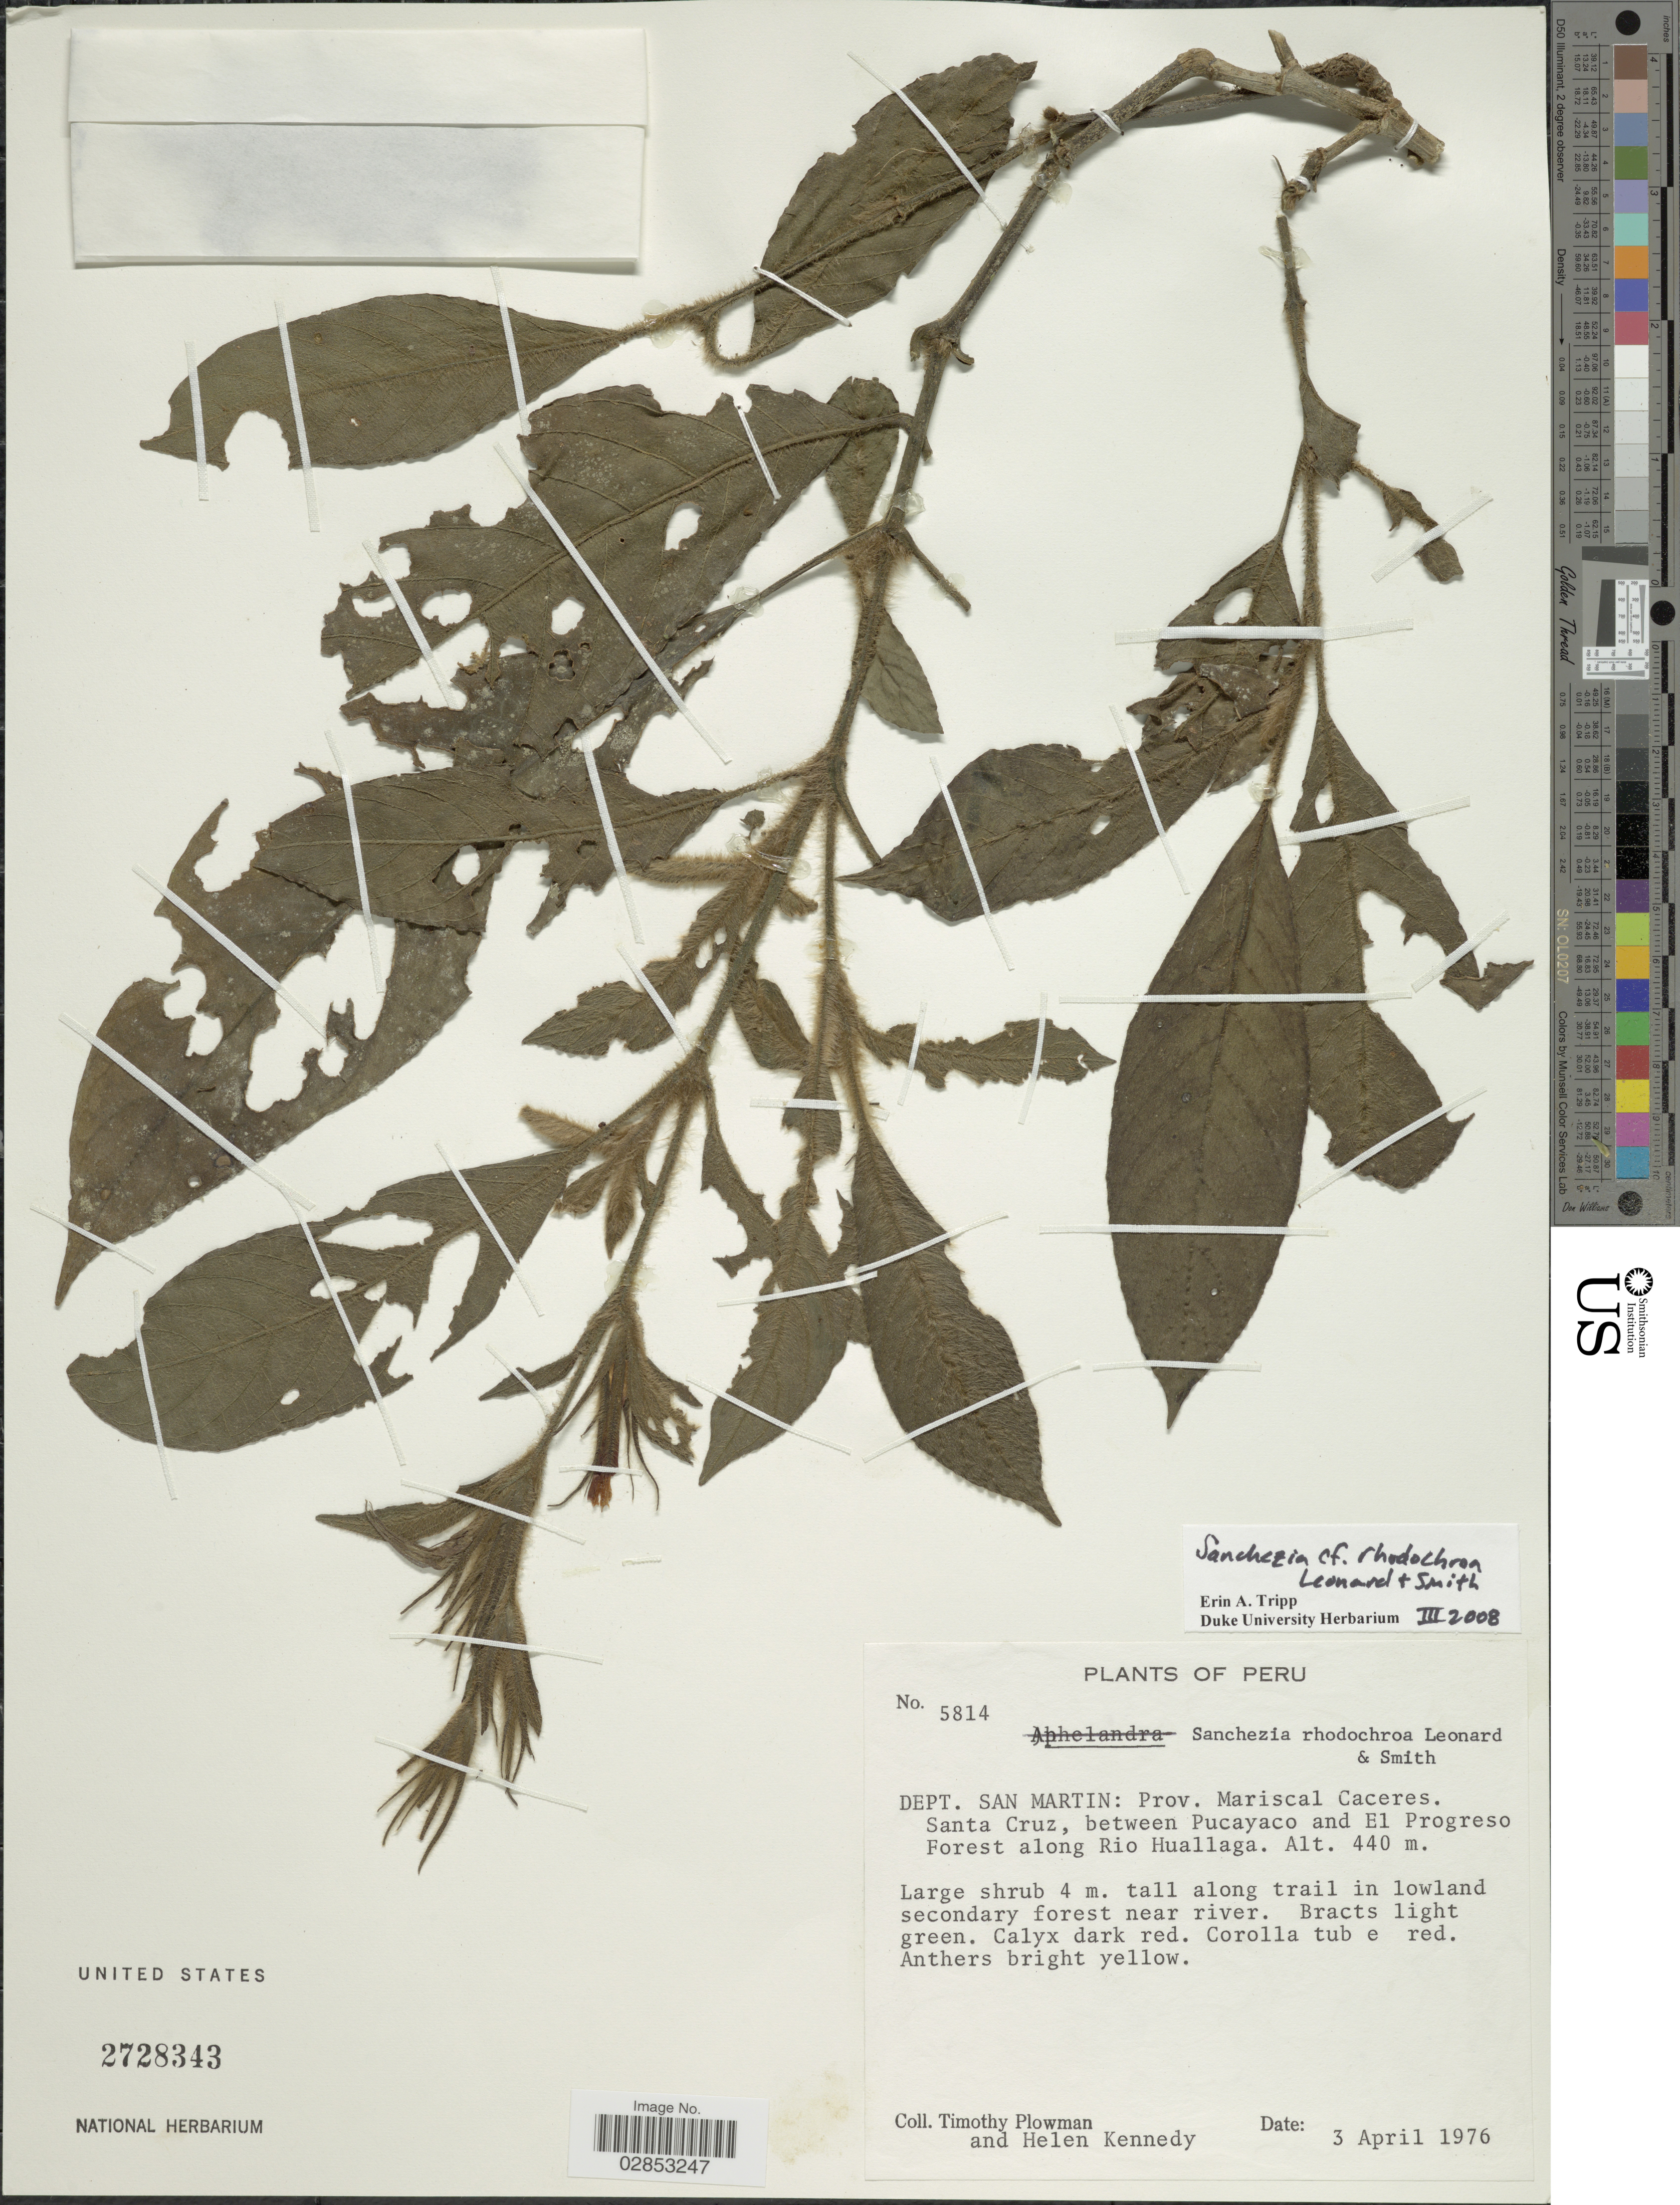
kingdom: Plantae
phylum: Tracheophyta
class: Magnoliopsida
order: Lamiales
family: Acanthaceae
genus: Sanchezia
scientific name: Sanchezia rhodochroa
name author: Leonard & L.B. Sm.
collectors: T. Plowman & H. Kennedy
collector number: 5814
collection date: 1976-04-03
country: Peru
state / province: San Martín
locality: Dept. San Martin: Prov. Mariscal Caceres, Santa Cruz, between Pucayaco and El Progreso Forest along Rio Huallaga.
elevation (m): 440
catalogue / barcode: US 2728343